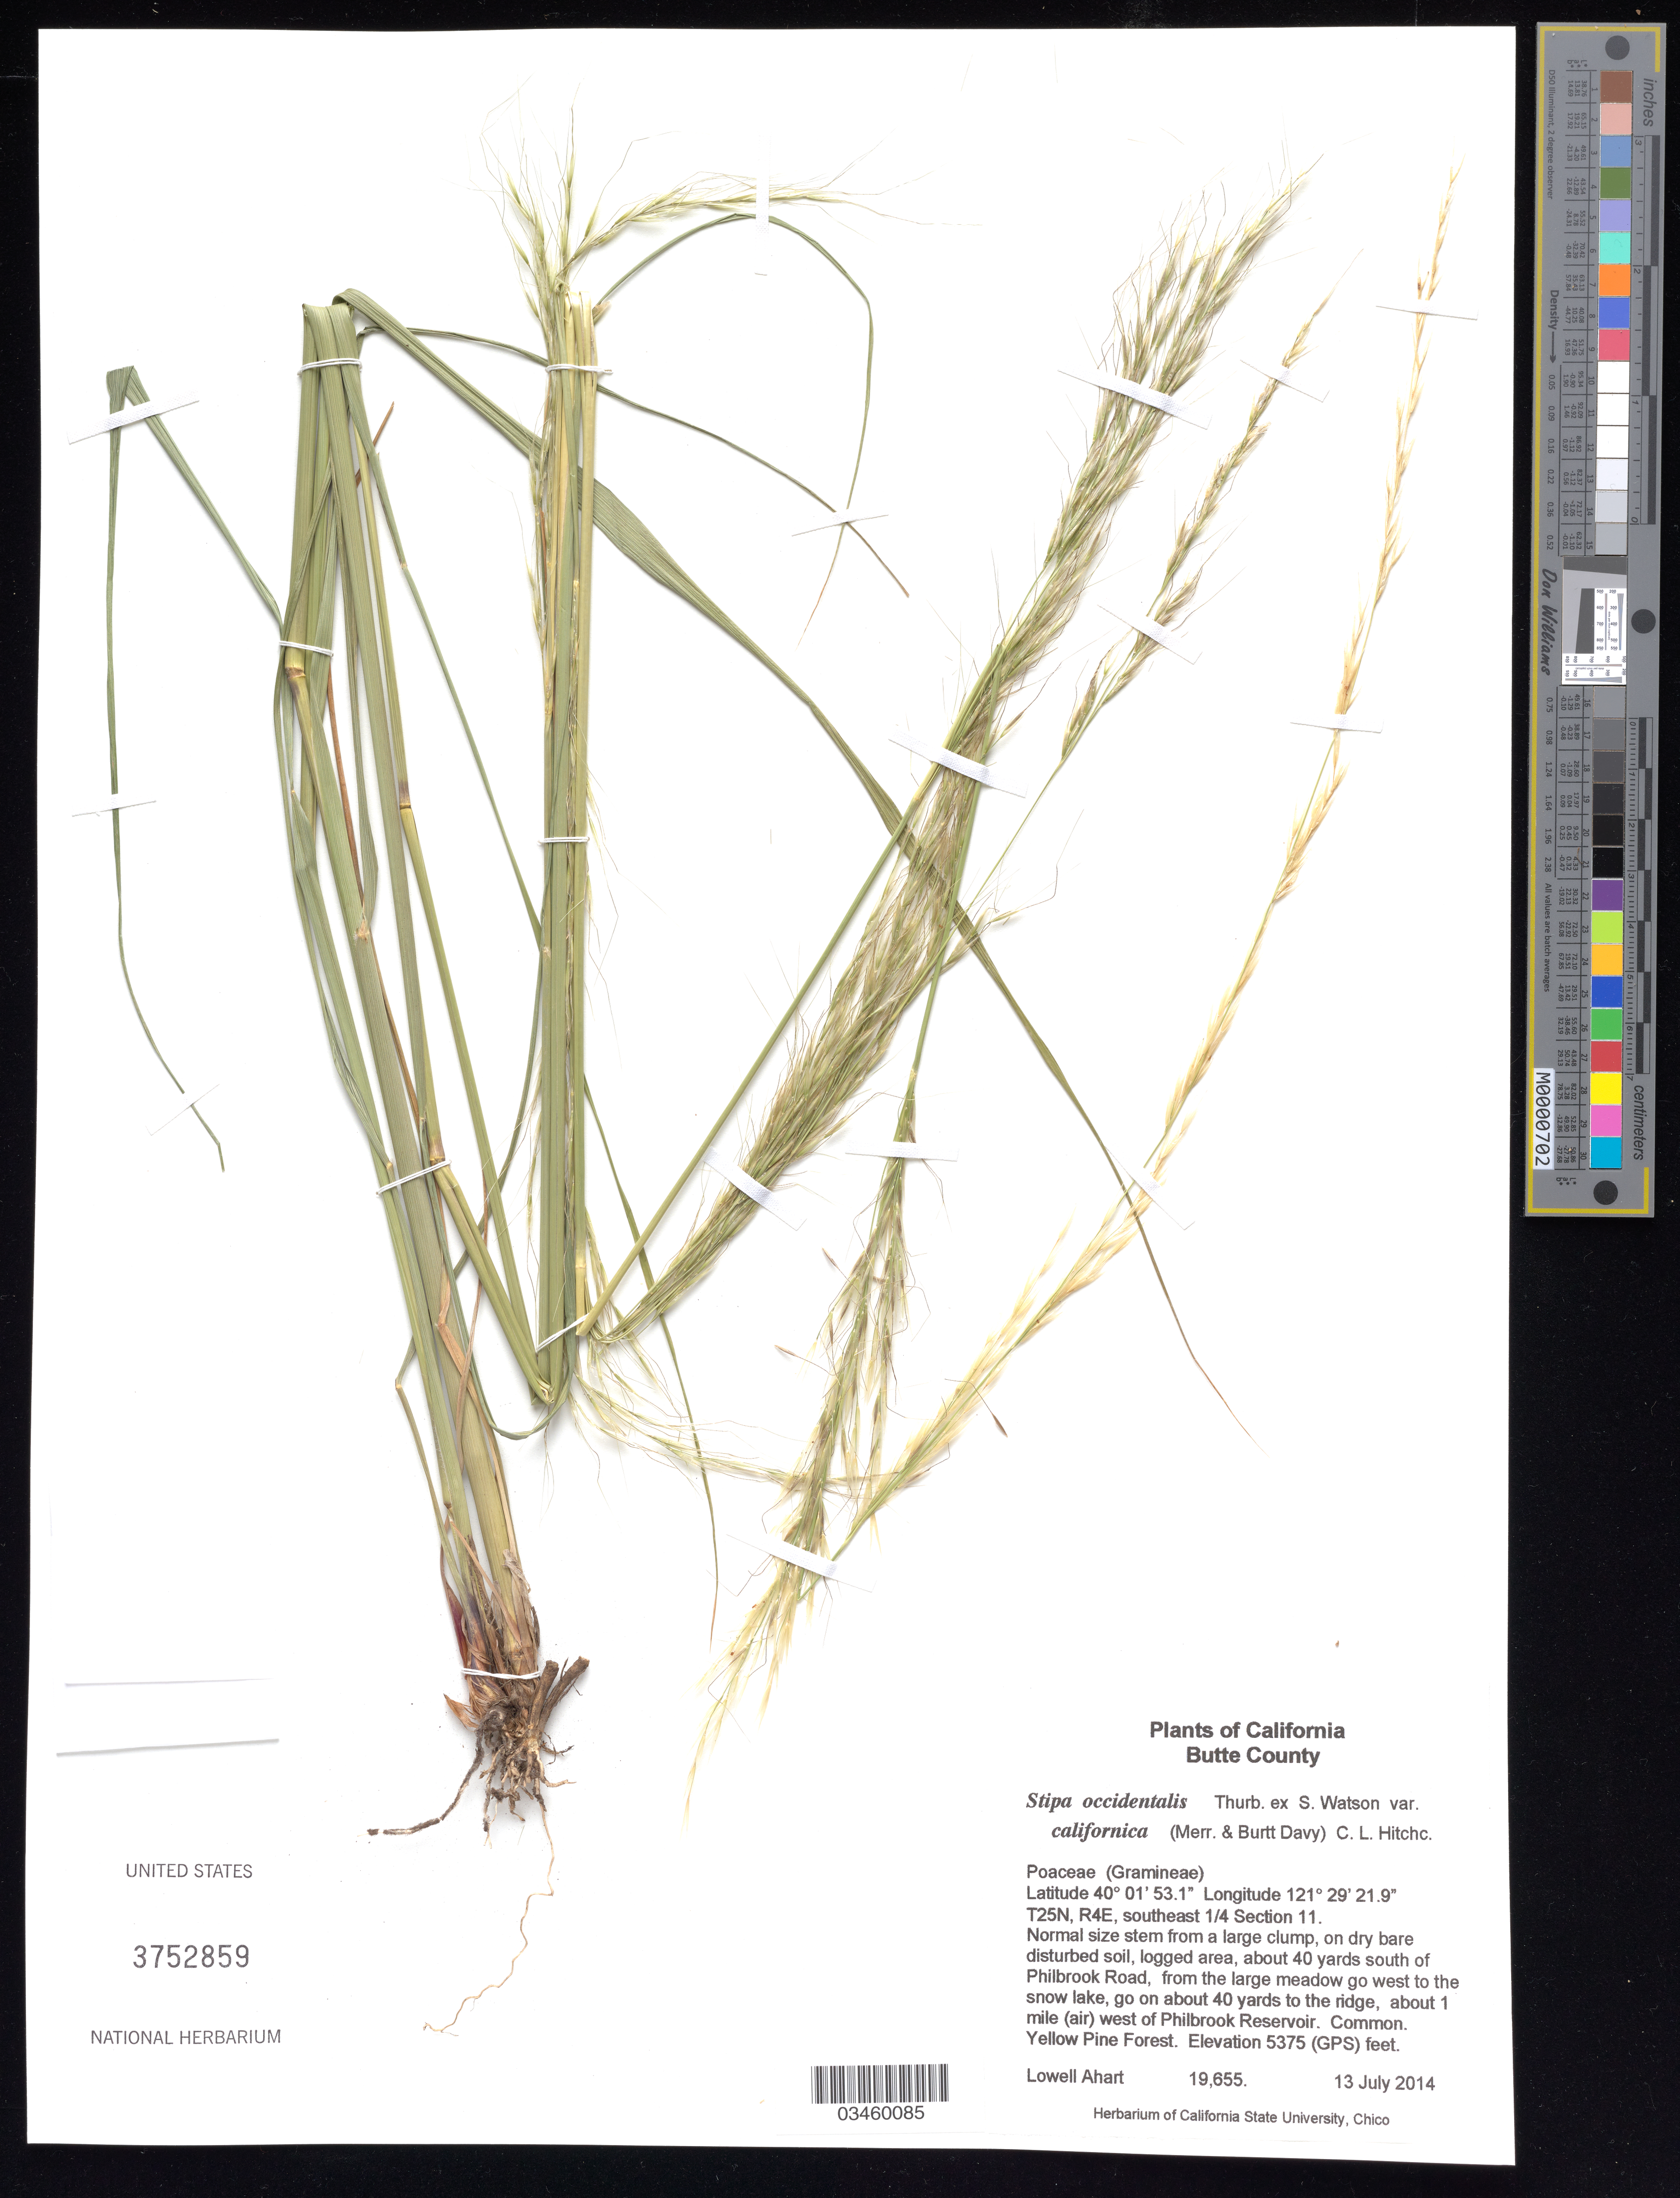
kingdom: Plantae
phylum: Tracheophyta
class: Liliopsida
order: Poales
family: Poaceae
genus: Stipa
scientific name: Stipa occidentalis var. californica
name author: (Merr. & Burtt Davy) C.L. Hitchc.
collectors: L. Ahart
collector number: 19655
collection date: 2014-07-13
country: United States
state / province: California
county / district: Butte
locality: About 40 yards S of Philbrook Road, about 1 mile (air) west of Philbrook Reservoir.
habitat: Dry bare disturbed soil, logged areaYellow Pine Forest.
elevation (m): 1638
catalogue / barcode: US 3752859